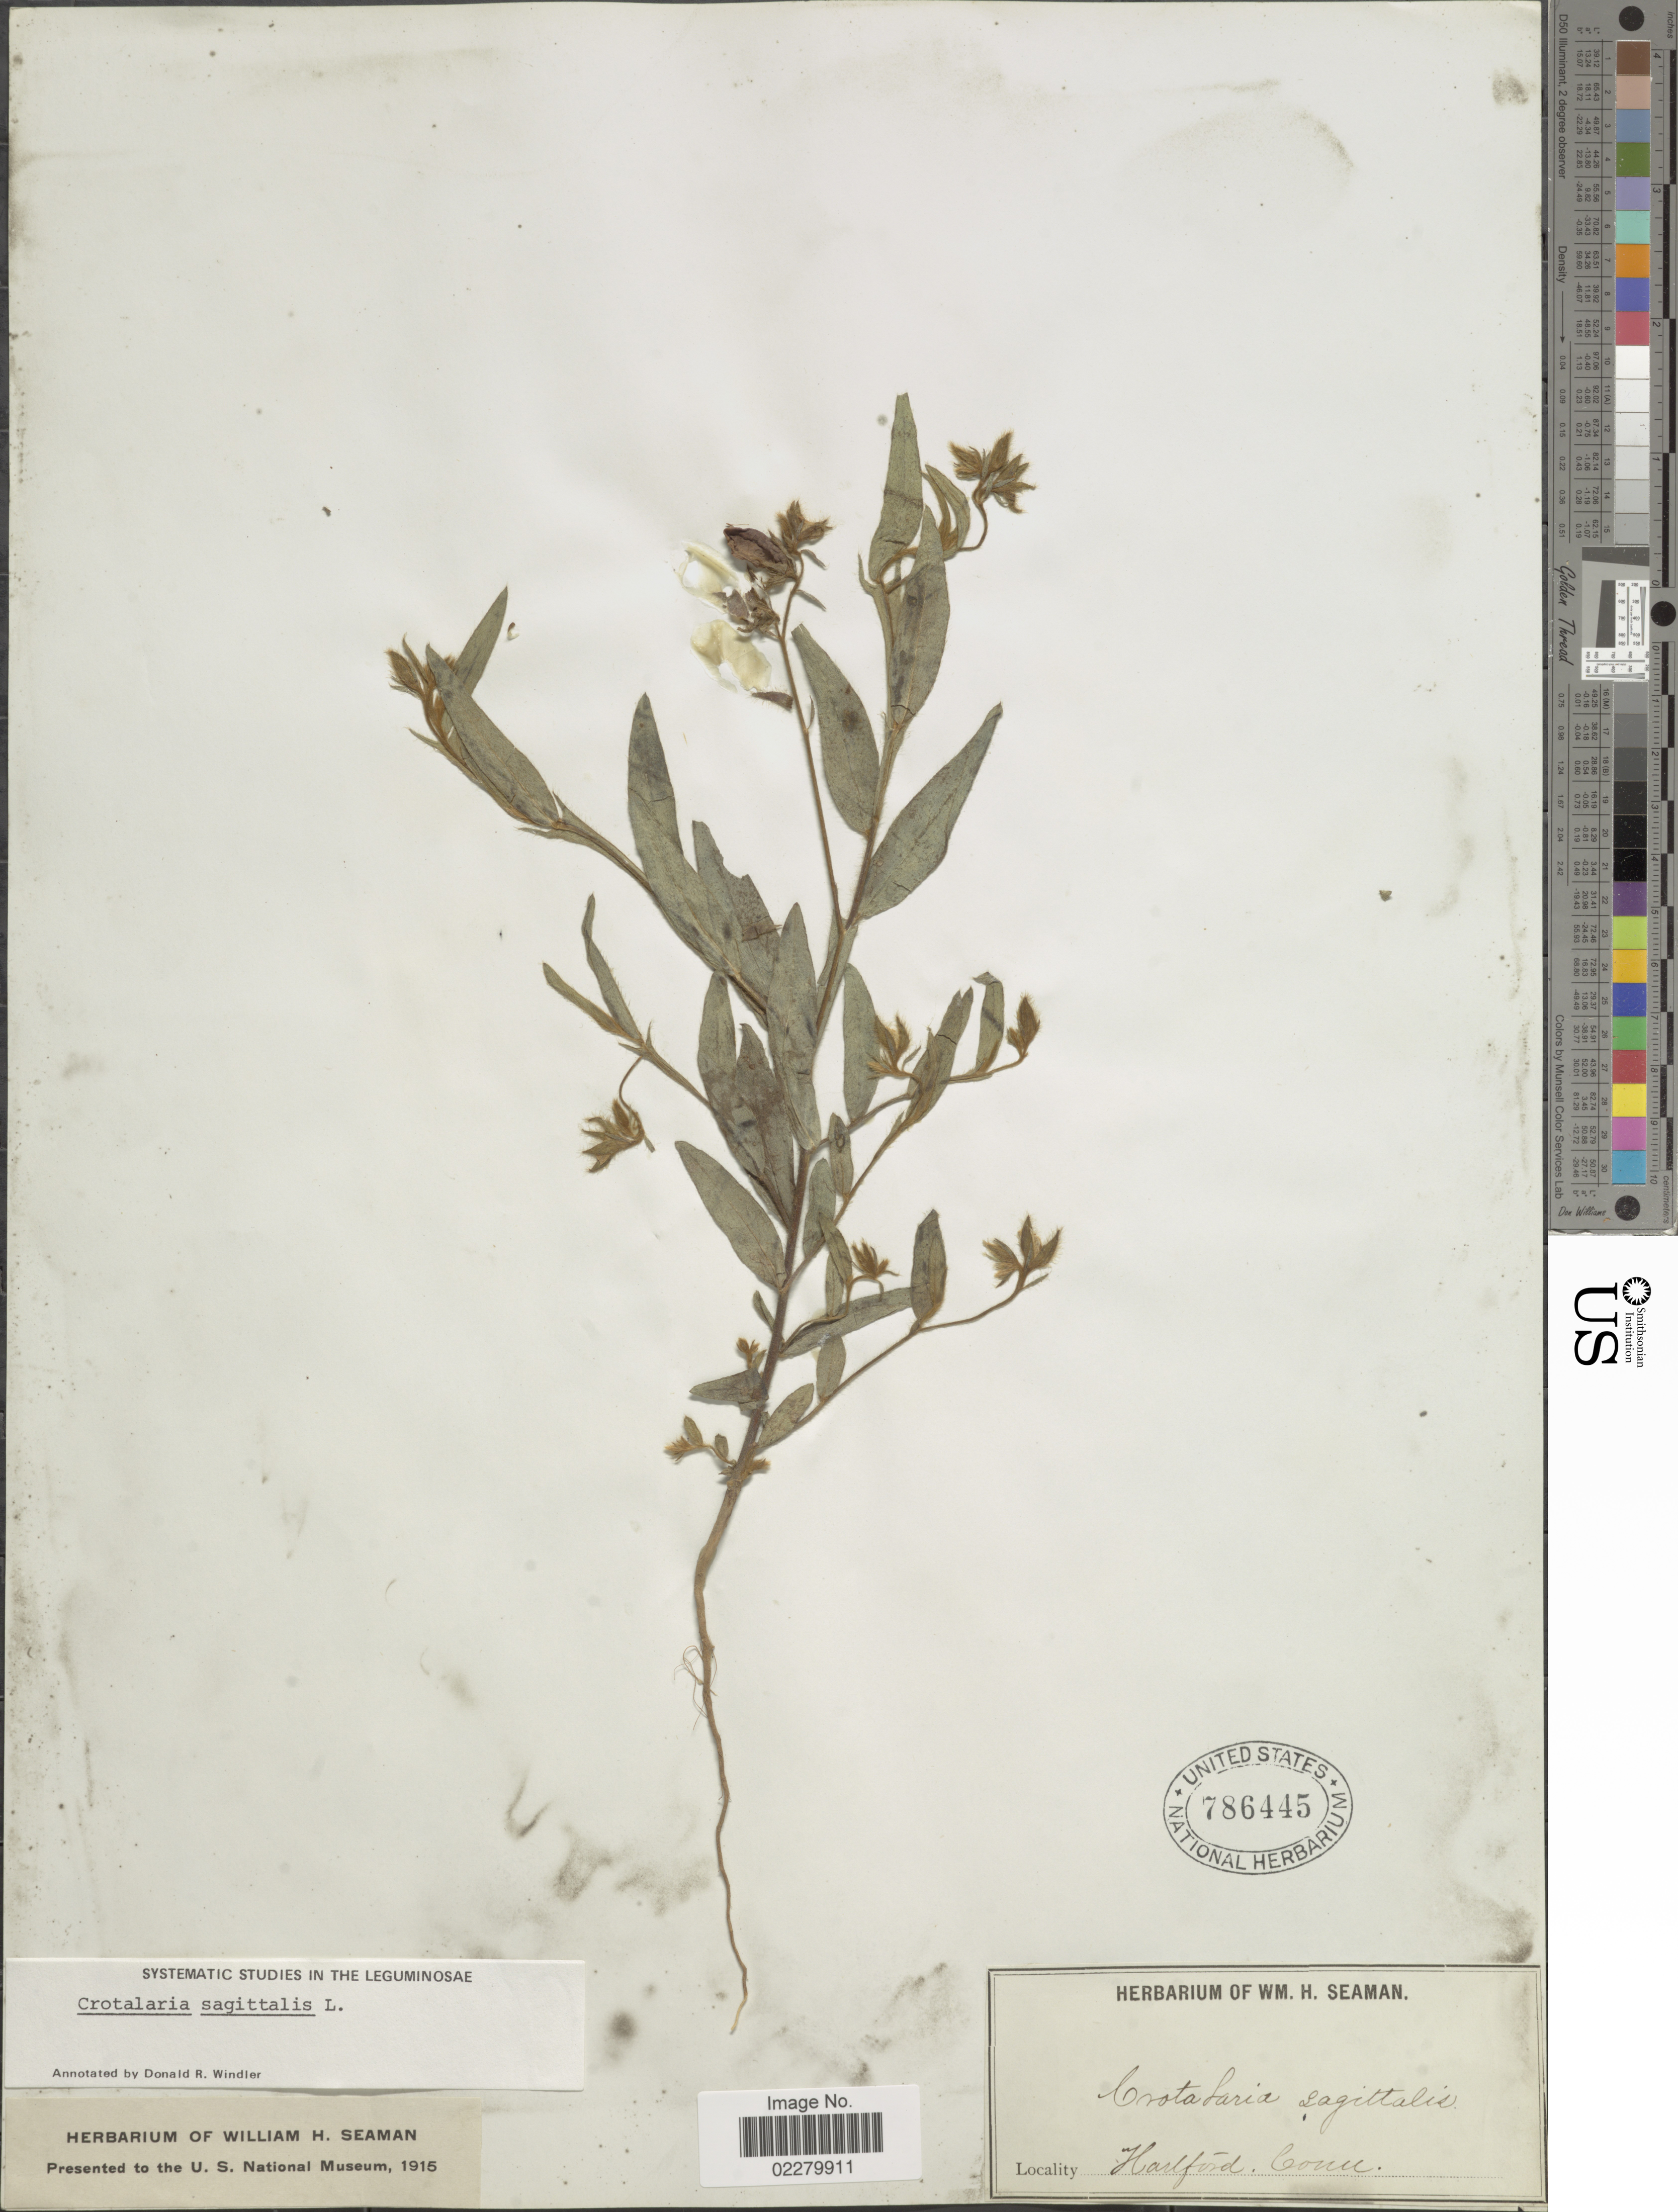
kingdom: Plantae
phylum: Tracheophyta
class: Magnoliopsida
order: Fabales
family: Fabaceae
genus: Crotalaria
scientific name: Crotalaria sagittalis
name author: L.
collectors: ex herb. Seaman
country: United States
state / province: Connecticut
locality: Hartford, Conn.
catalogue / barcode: US 786445